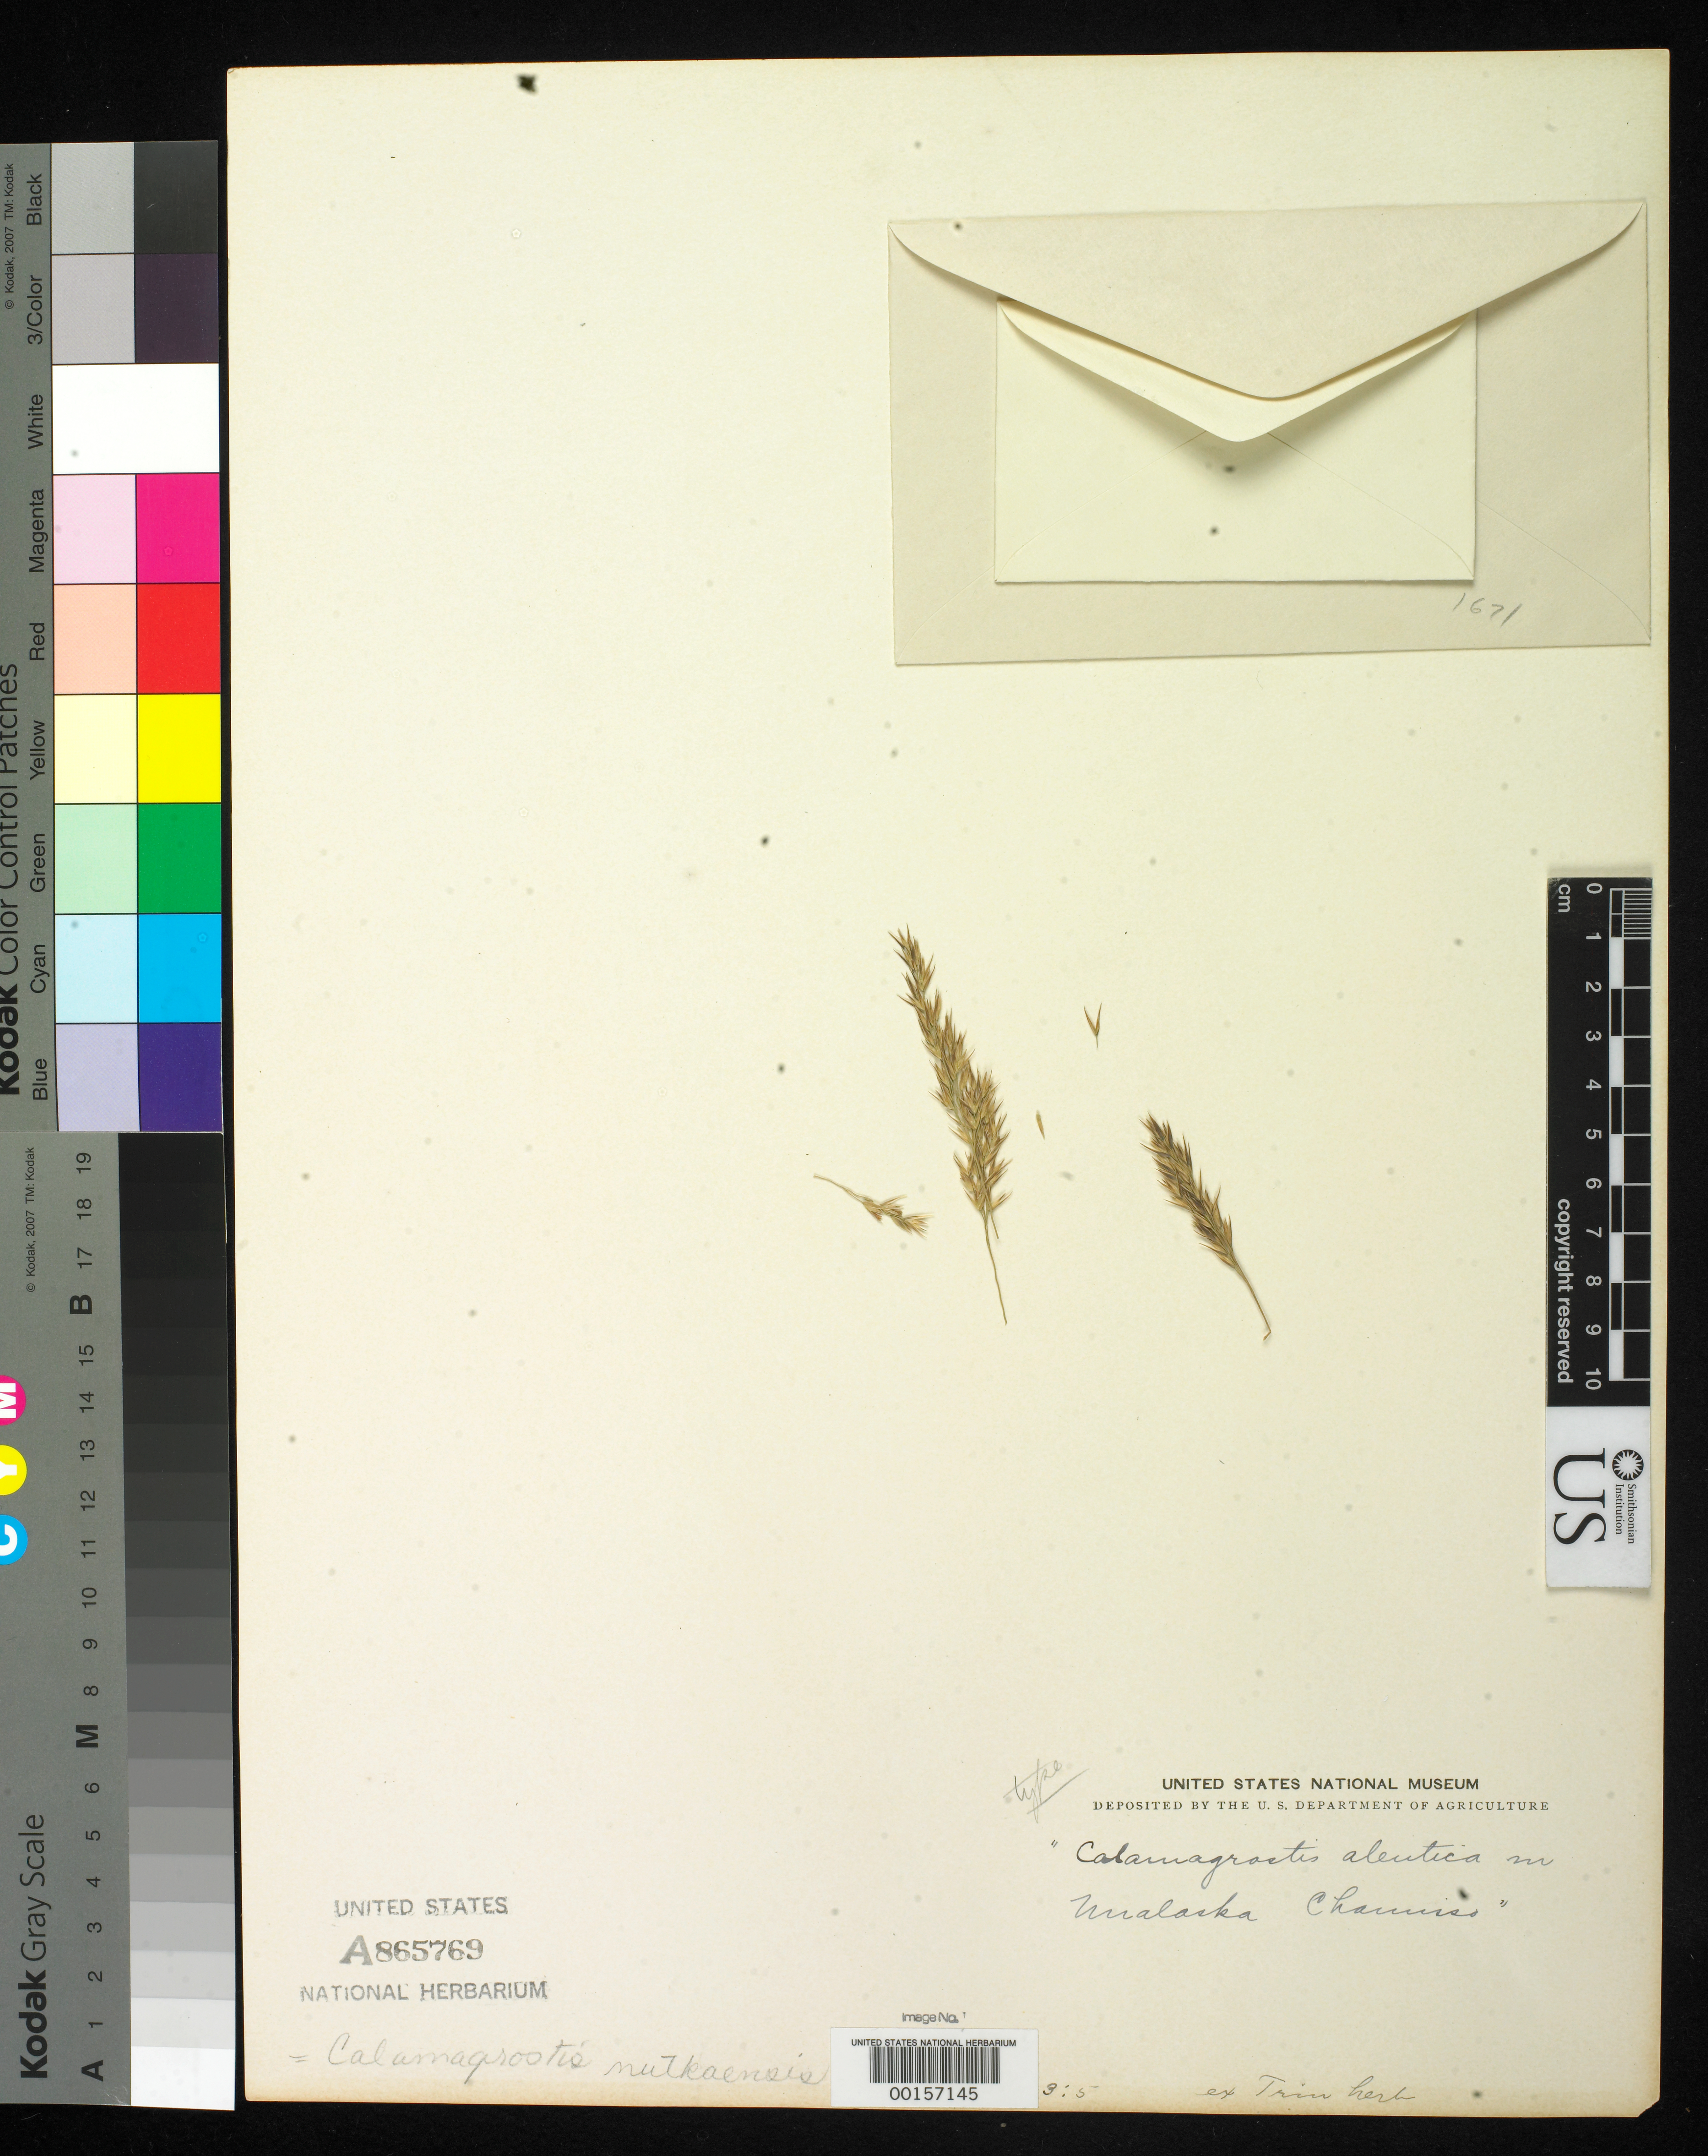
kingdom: Plantae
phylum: Tracheophyta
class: Liliopsida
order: Poales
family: Poaceae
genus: Calamagrostis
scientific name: Calamagrostis aleutica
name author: Trin.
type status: Type Fragment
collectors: L. K. A. von Chamisso & J. F. Eschscholtz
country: United States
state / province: Alaska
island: Aleutian Islands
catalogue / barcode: US 856769